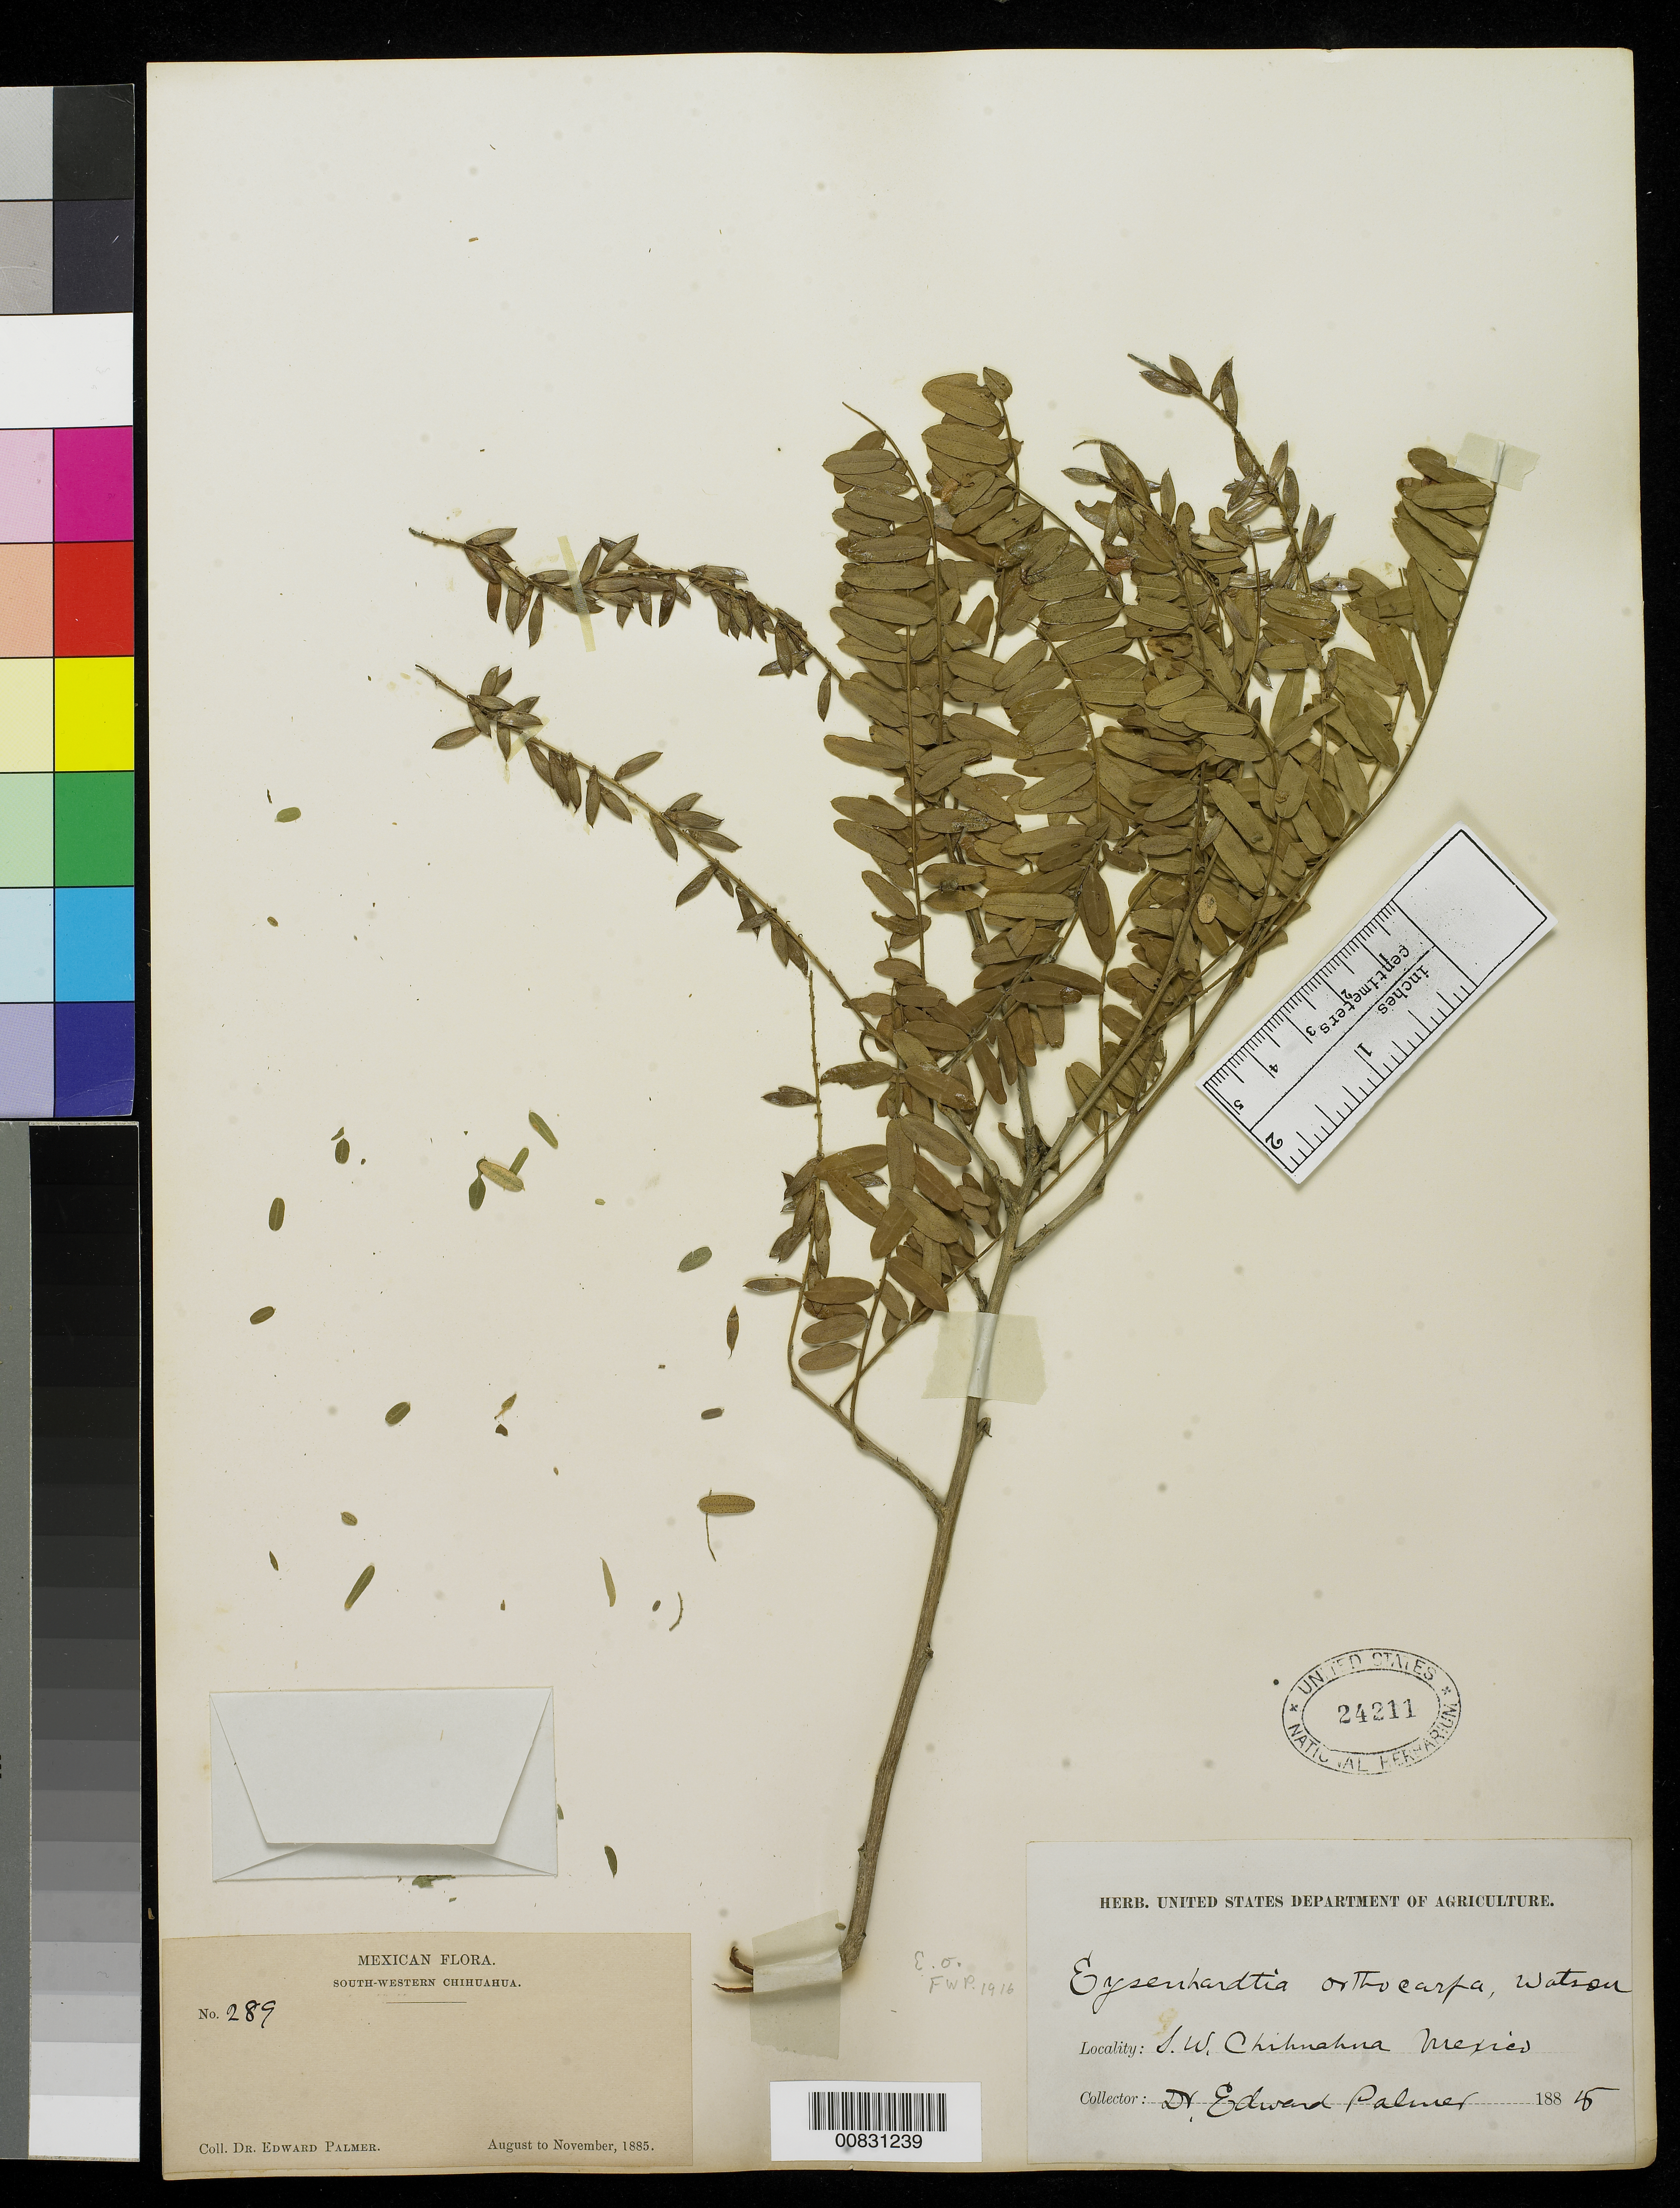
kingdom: Plantae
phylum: Tracheophyta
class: Magnoliopsida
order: Fabales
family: Fabaceae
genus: Eysenhardtia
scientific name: Eysenhardtia orthocarpa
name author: (A. Gray) S. Watson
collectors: E. Palmer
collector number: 289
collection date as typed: Aug 1885 to -- Nov 1885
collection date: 1885-08/1885-11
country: Mexico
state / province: Chihuahua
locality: South-Western Chihuahua.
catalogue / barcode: US 24211